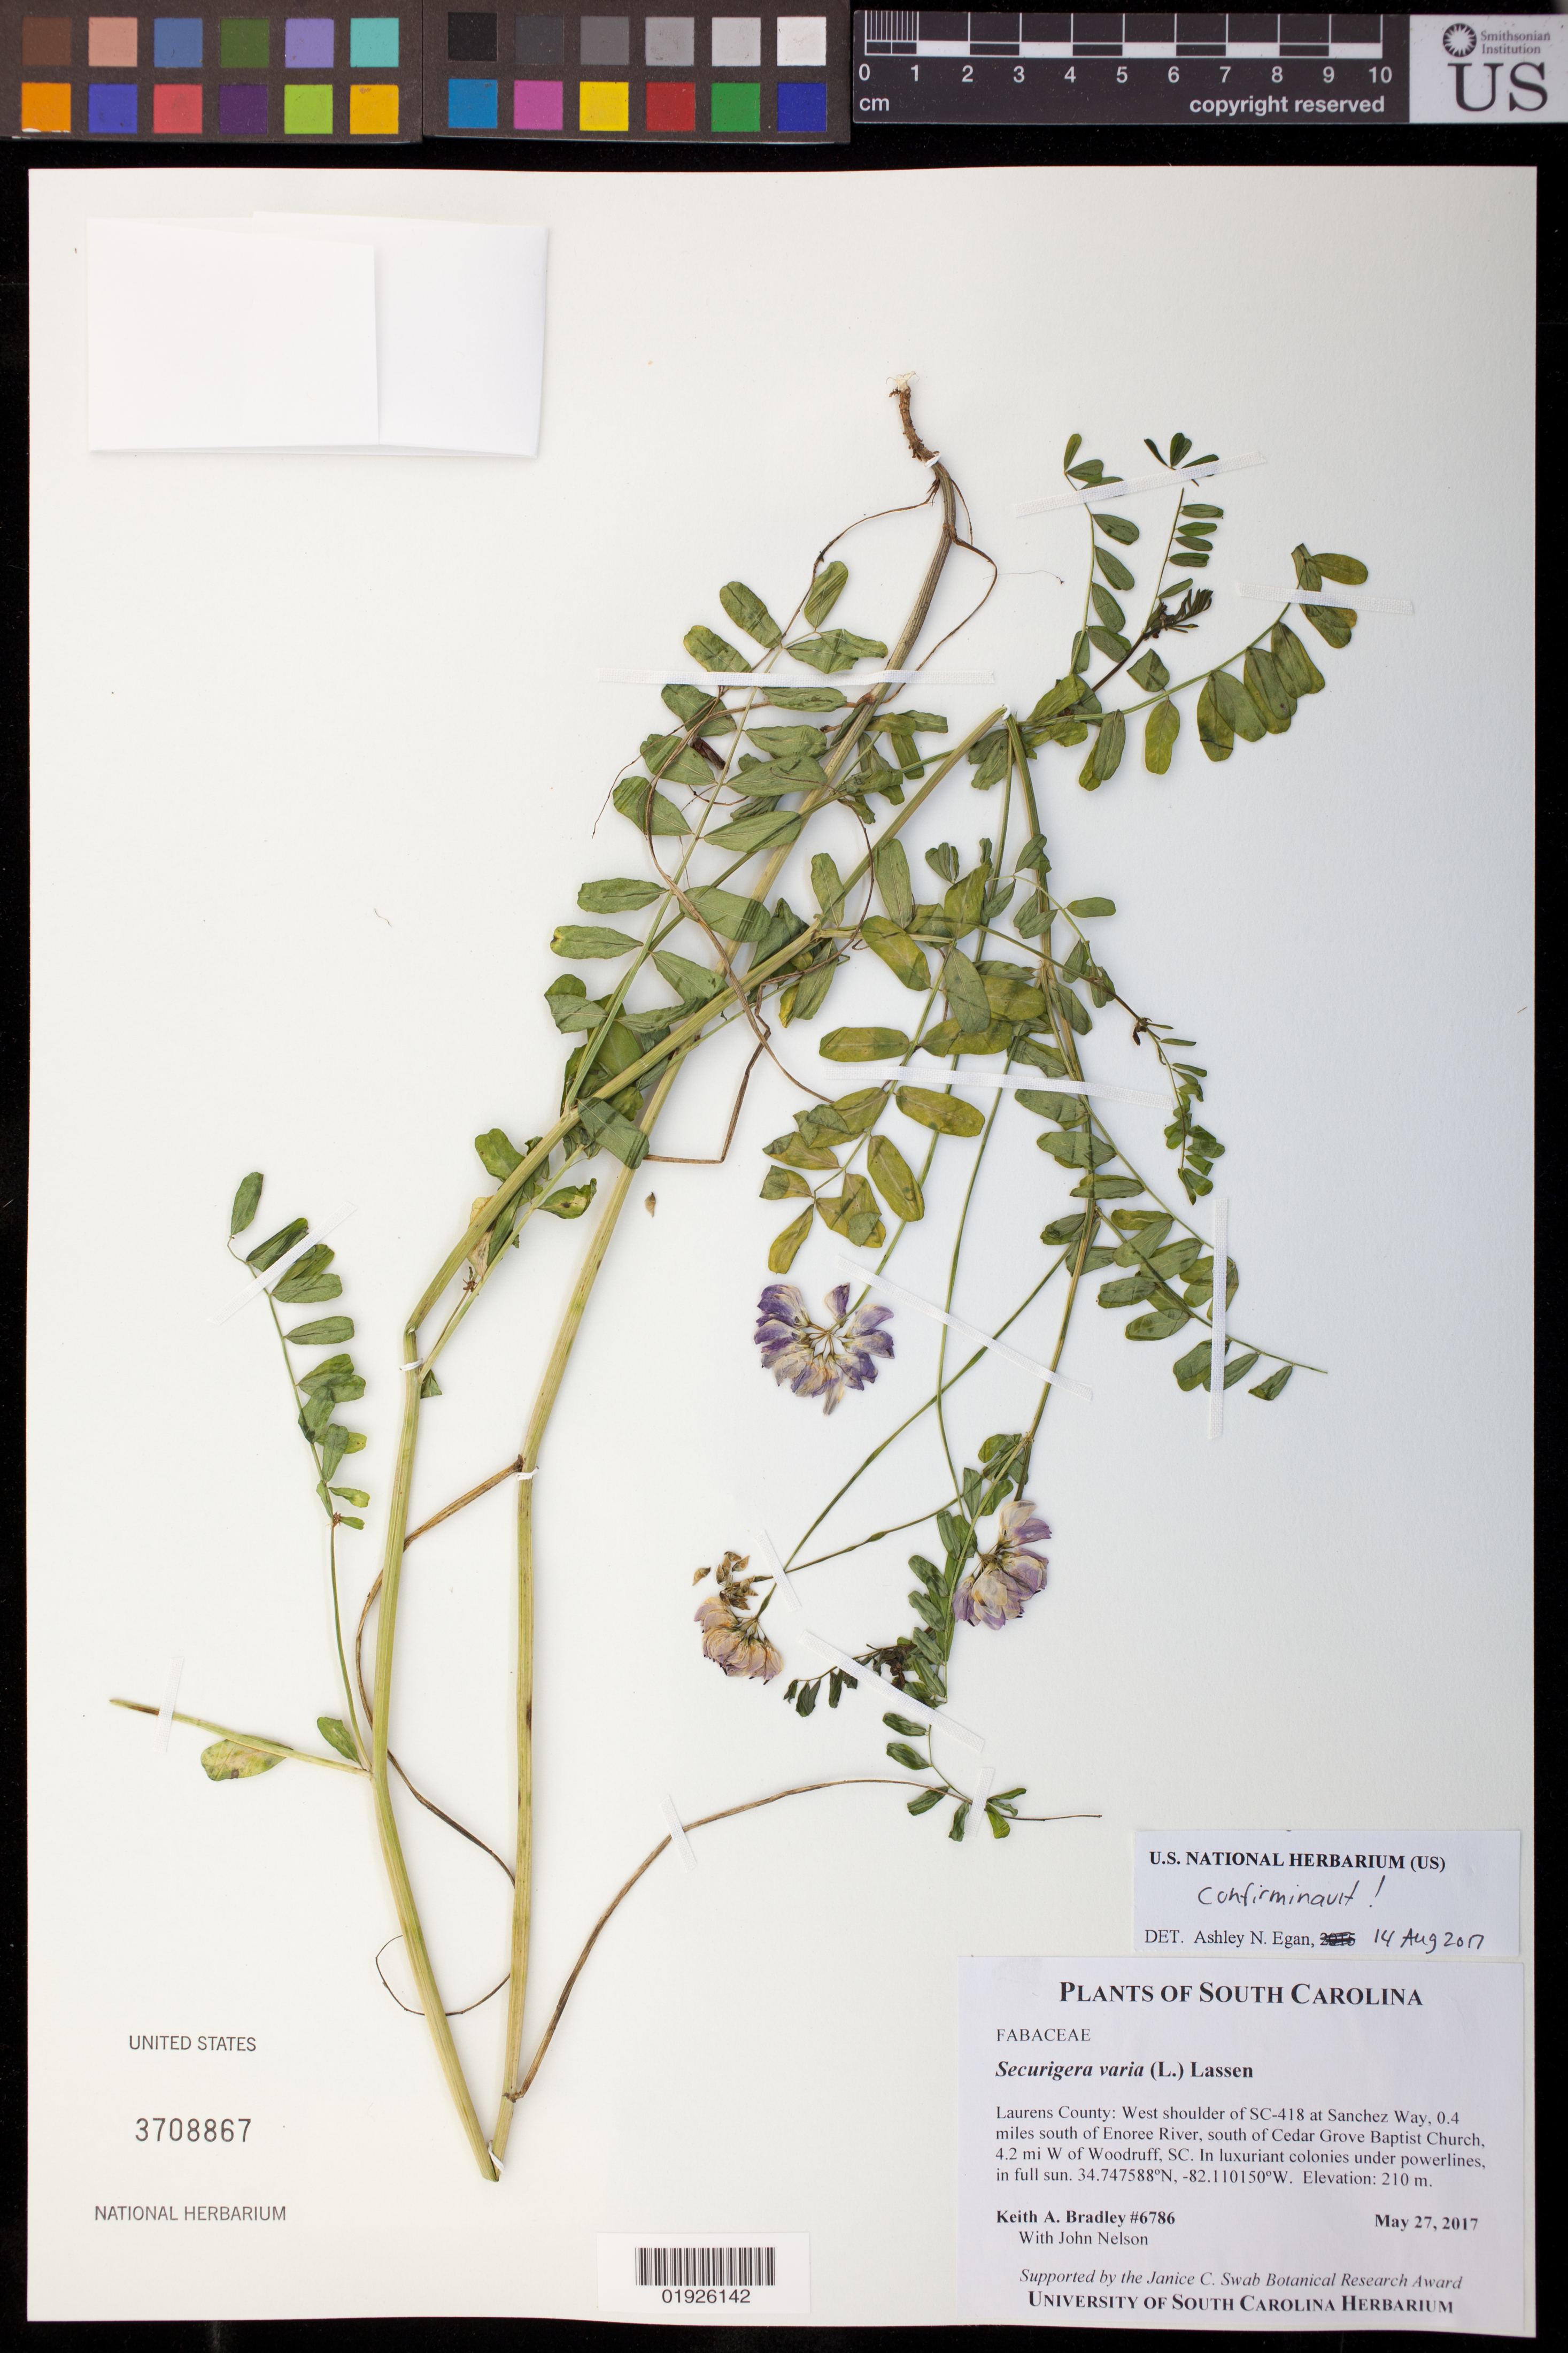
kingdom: Plantae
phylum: Tracheophyta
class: Magnoliopsida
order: Fabales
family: Fabaceae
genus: Securigera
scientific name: Securigera varia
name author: Lassen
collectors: K. Bradley & J. Nelson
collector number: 6786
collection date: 2017-05-27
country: United States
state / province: South Carolina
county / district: Laurens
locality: West shoulder of SC-418 at Sanchez Way, 0.4 miles south of Enoree River, south of Cedar Grove Baptist Church, 4.2 mi W of Woodruff, SC.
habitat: In luxuriant colonies under powerlines, in full sun.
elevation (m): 210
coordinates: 34.747588 N, -82.110150 W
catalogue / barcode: US 3708867